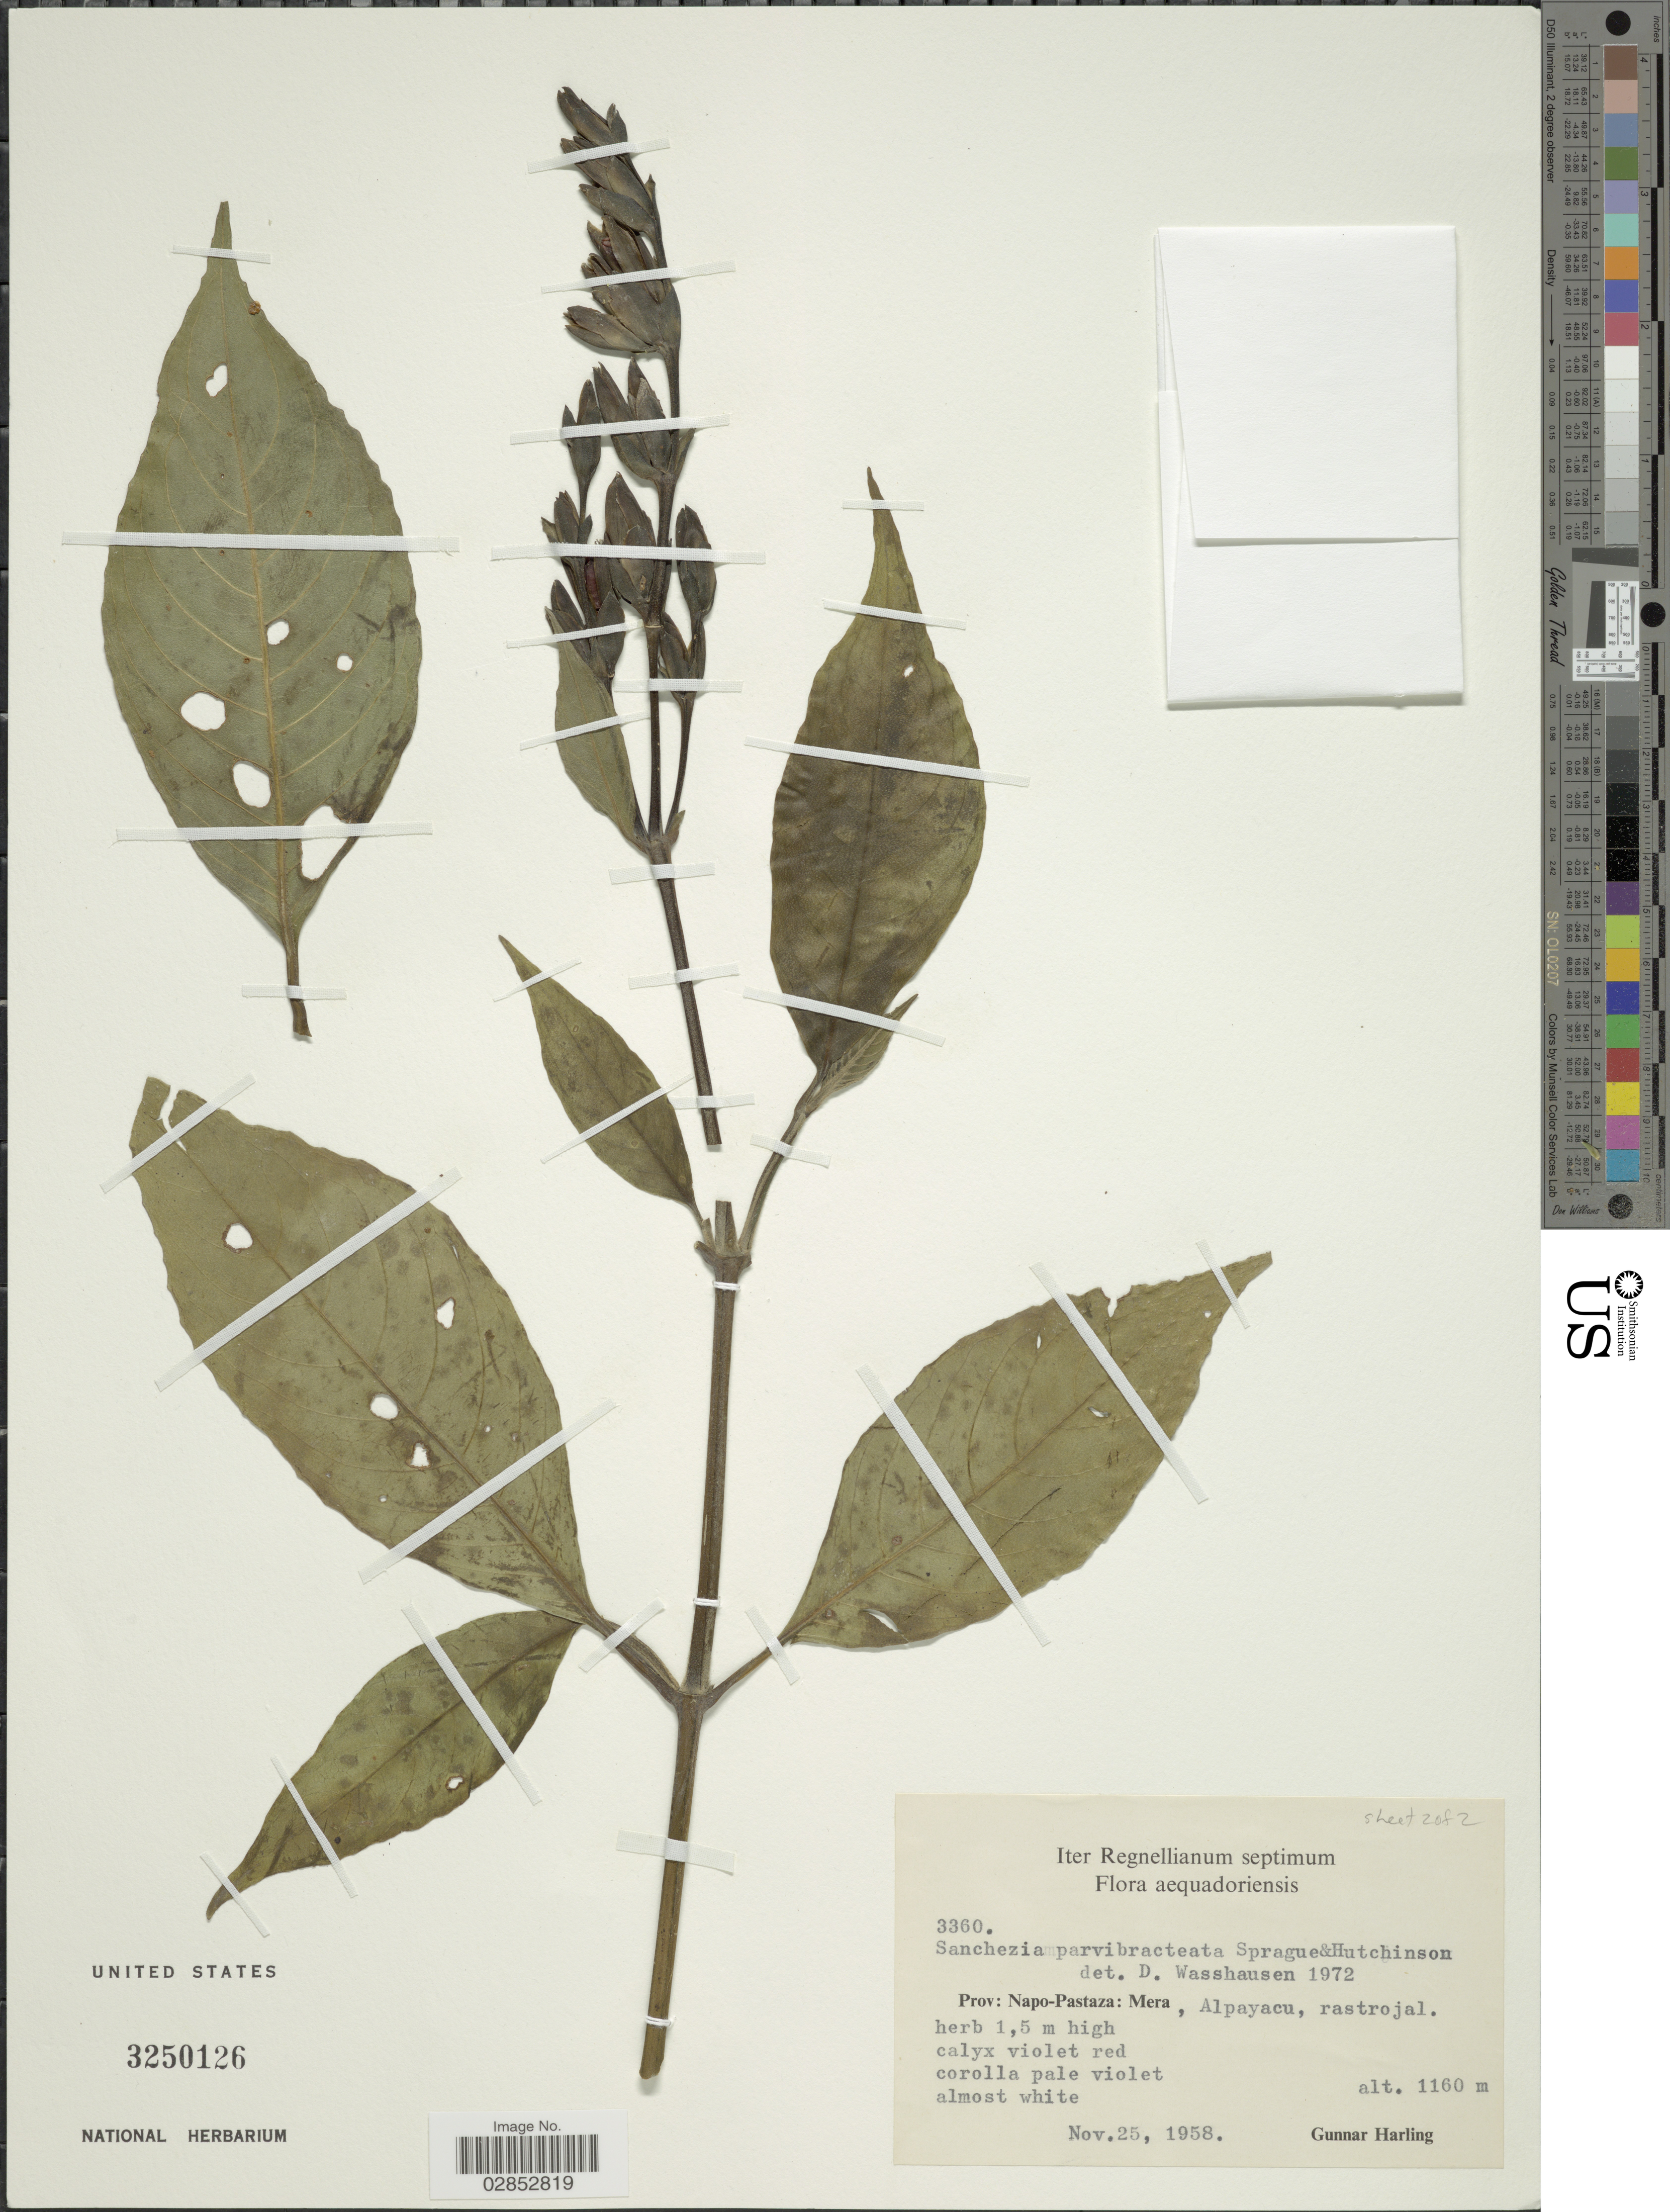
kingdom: Plantae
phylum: Tracheophyta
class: Magnoliopsida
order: Lamiales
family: Acanthaceae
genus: Sanchezia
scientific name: Sanchezia ecuadorensis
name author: Leonard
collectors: G. Harling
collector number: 3360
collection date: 1958-11-25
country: Ecuador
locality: Prov. Napo-Pastaza: Mera, Alpayacu, rastrojal.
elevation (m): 1160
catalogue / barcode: US 3250126